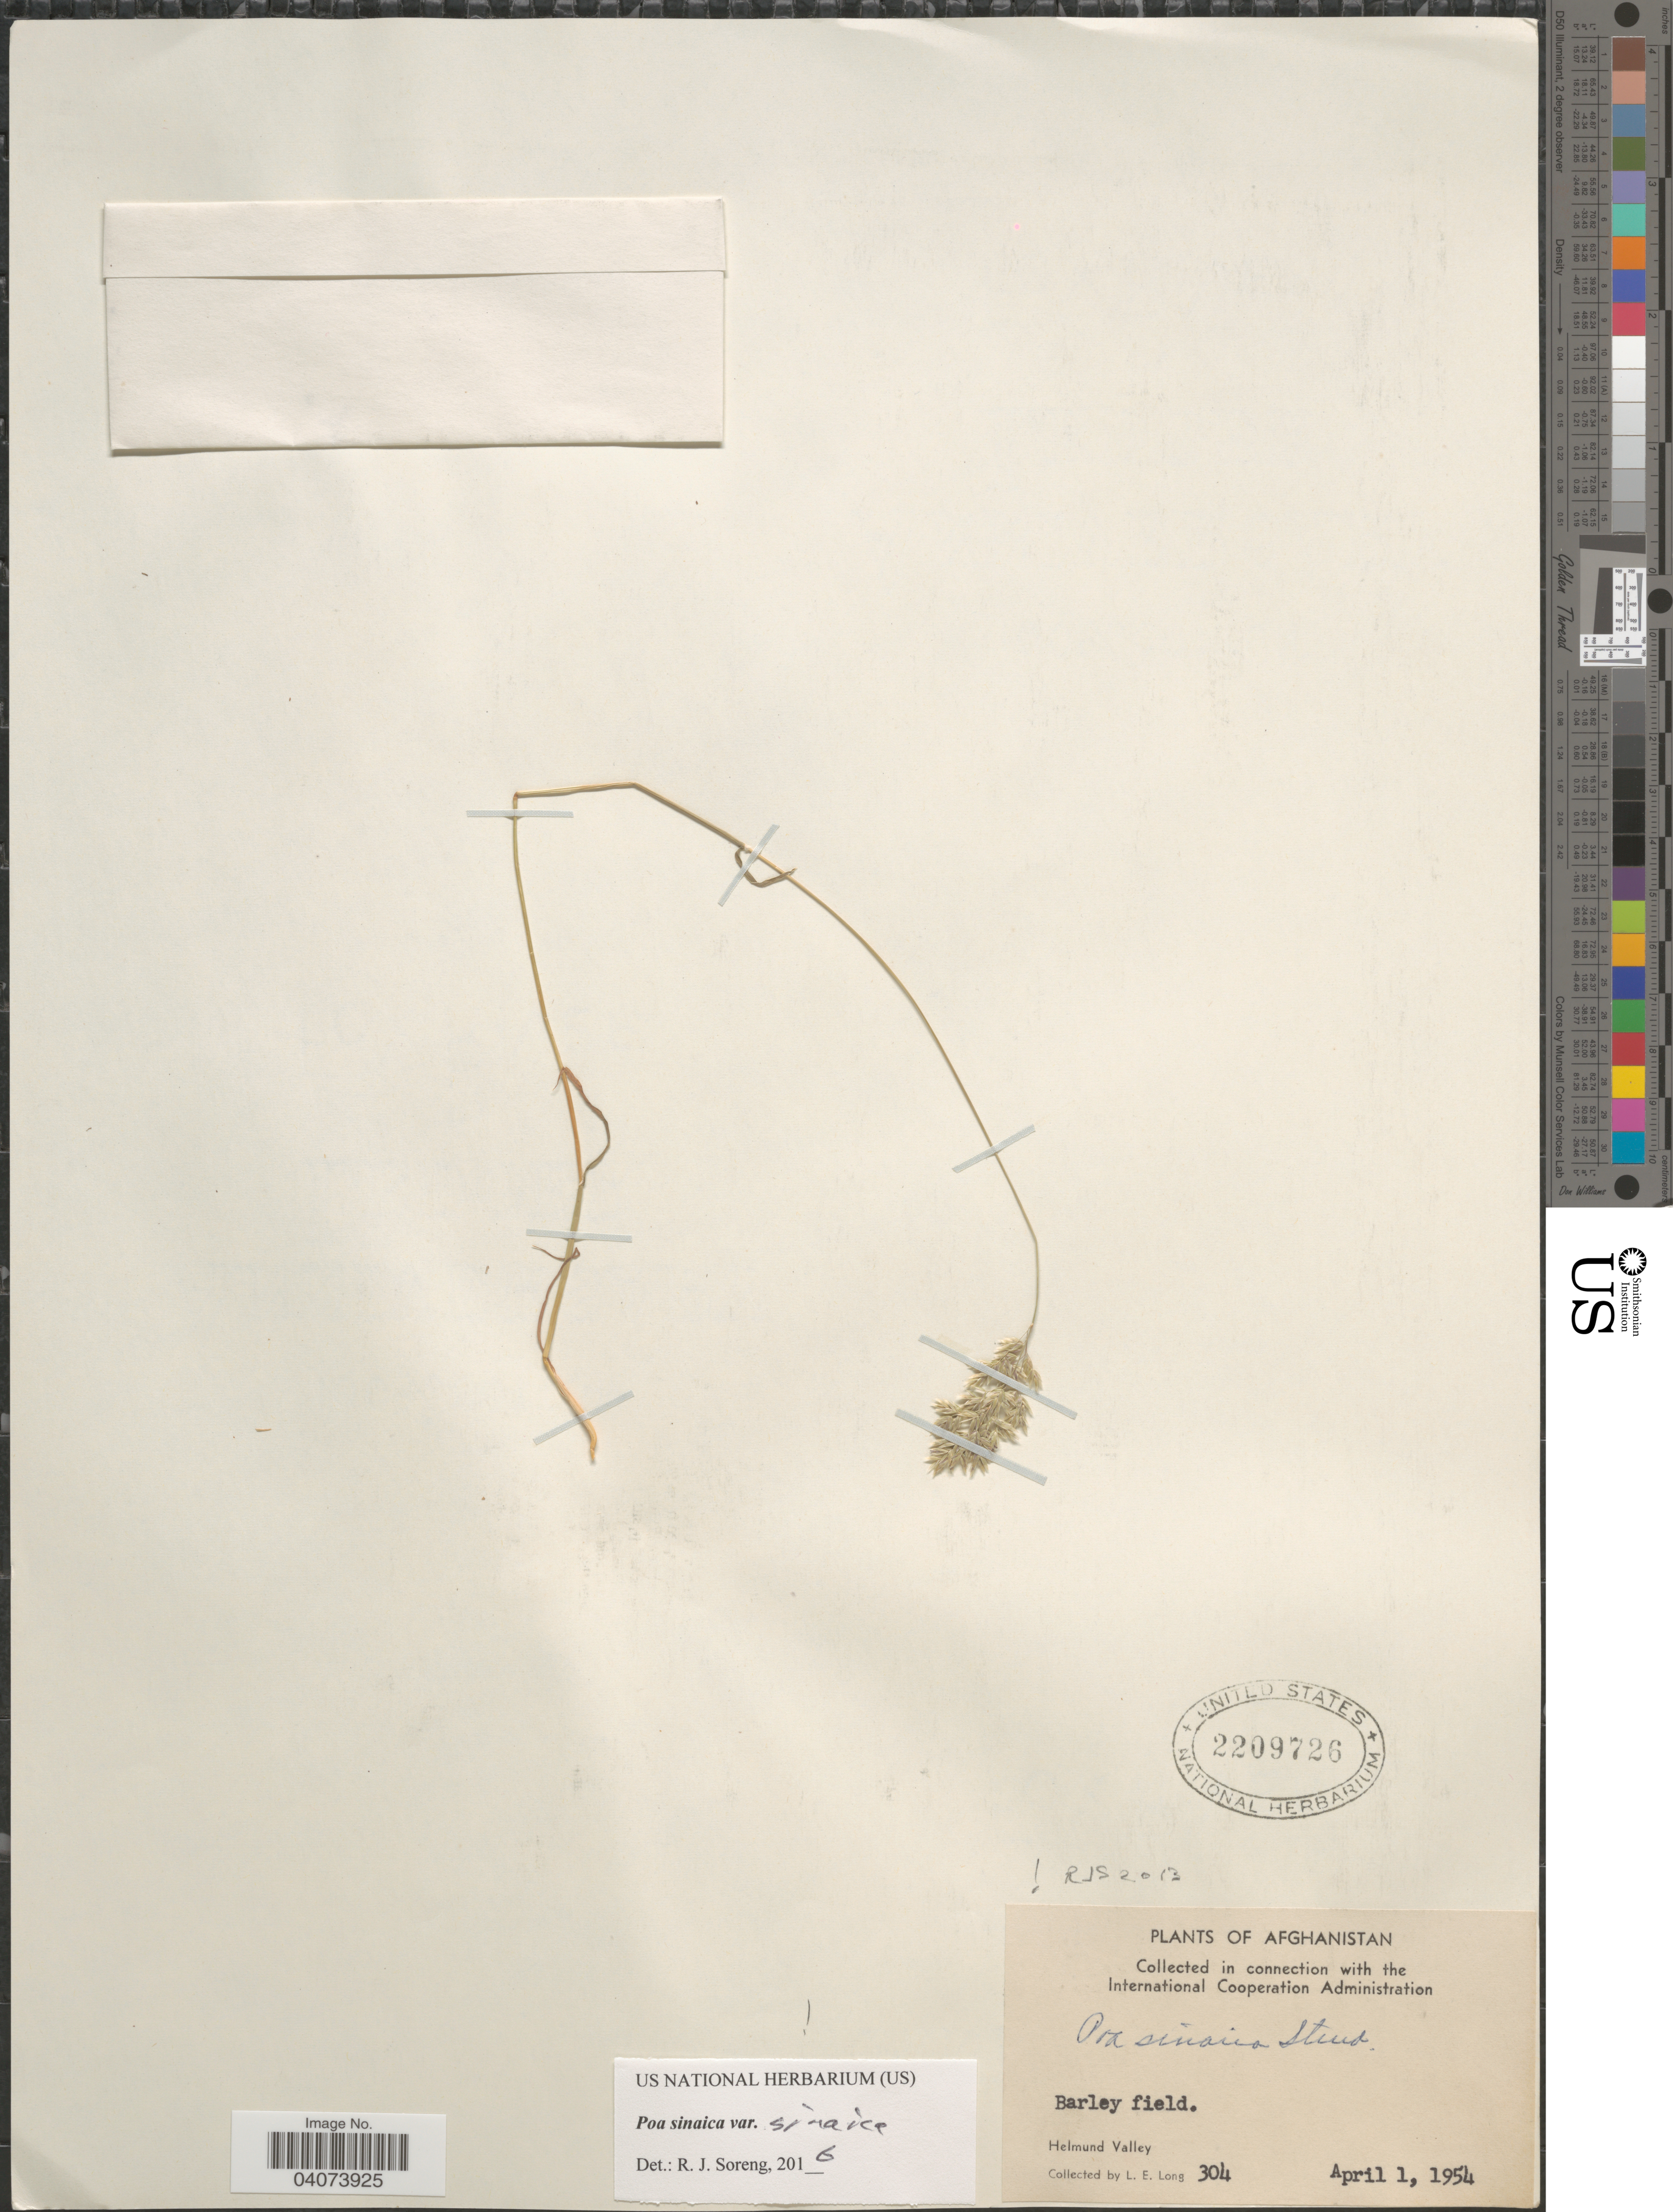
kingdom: Plantae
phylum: Tracheophyta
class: Liliopsida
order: Poales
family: Poaceae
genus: Poa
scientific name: Poa sinaica var. sinaica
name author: Steud.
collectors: L. E. Long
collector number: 304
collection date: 1954-04-01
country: Afghanistan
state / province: Helmand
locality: Barley field. Helmund Valley.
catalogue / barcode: US 2209726